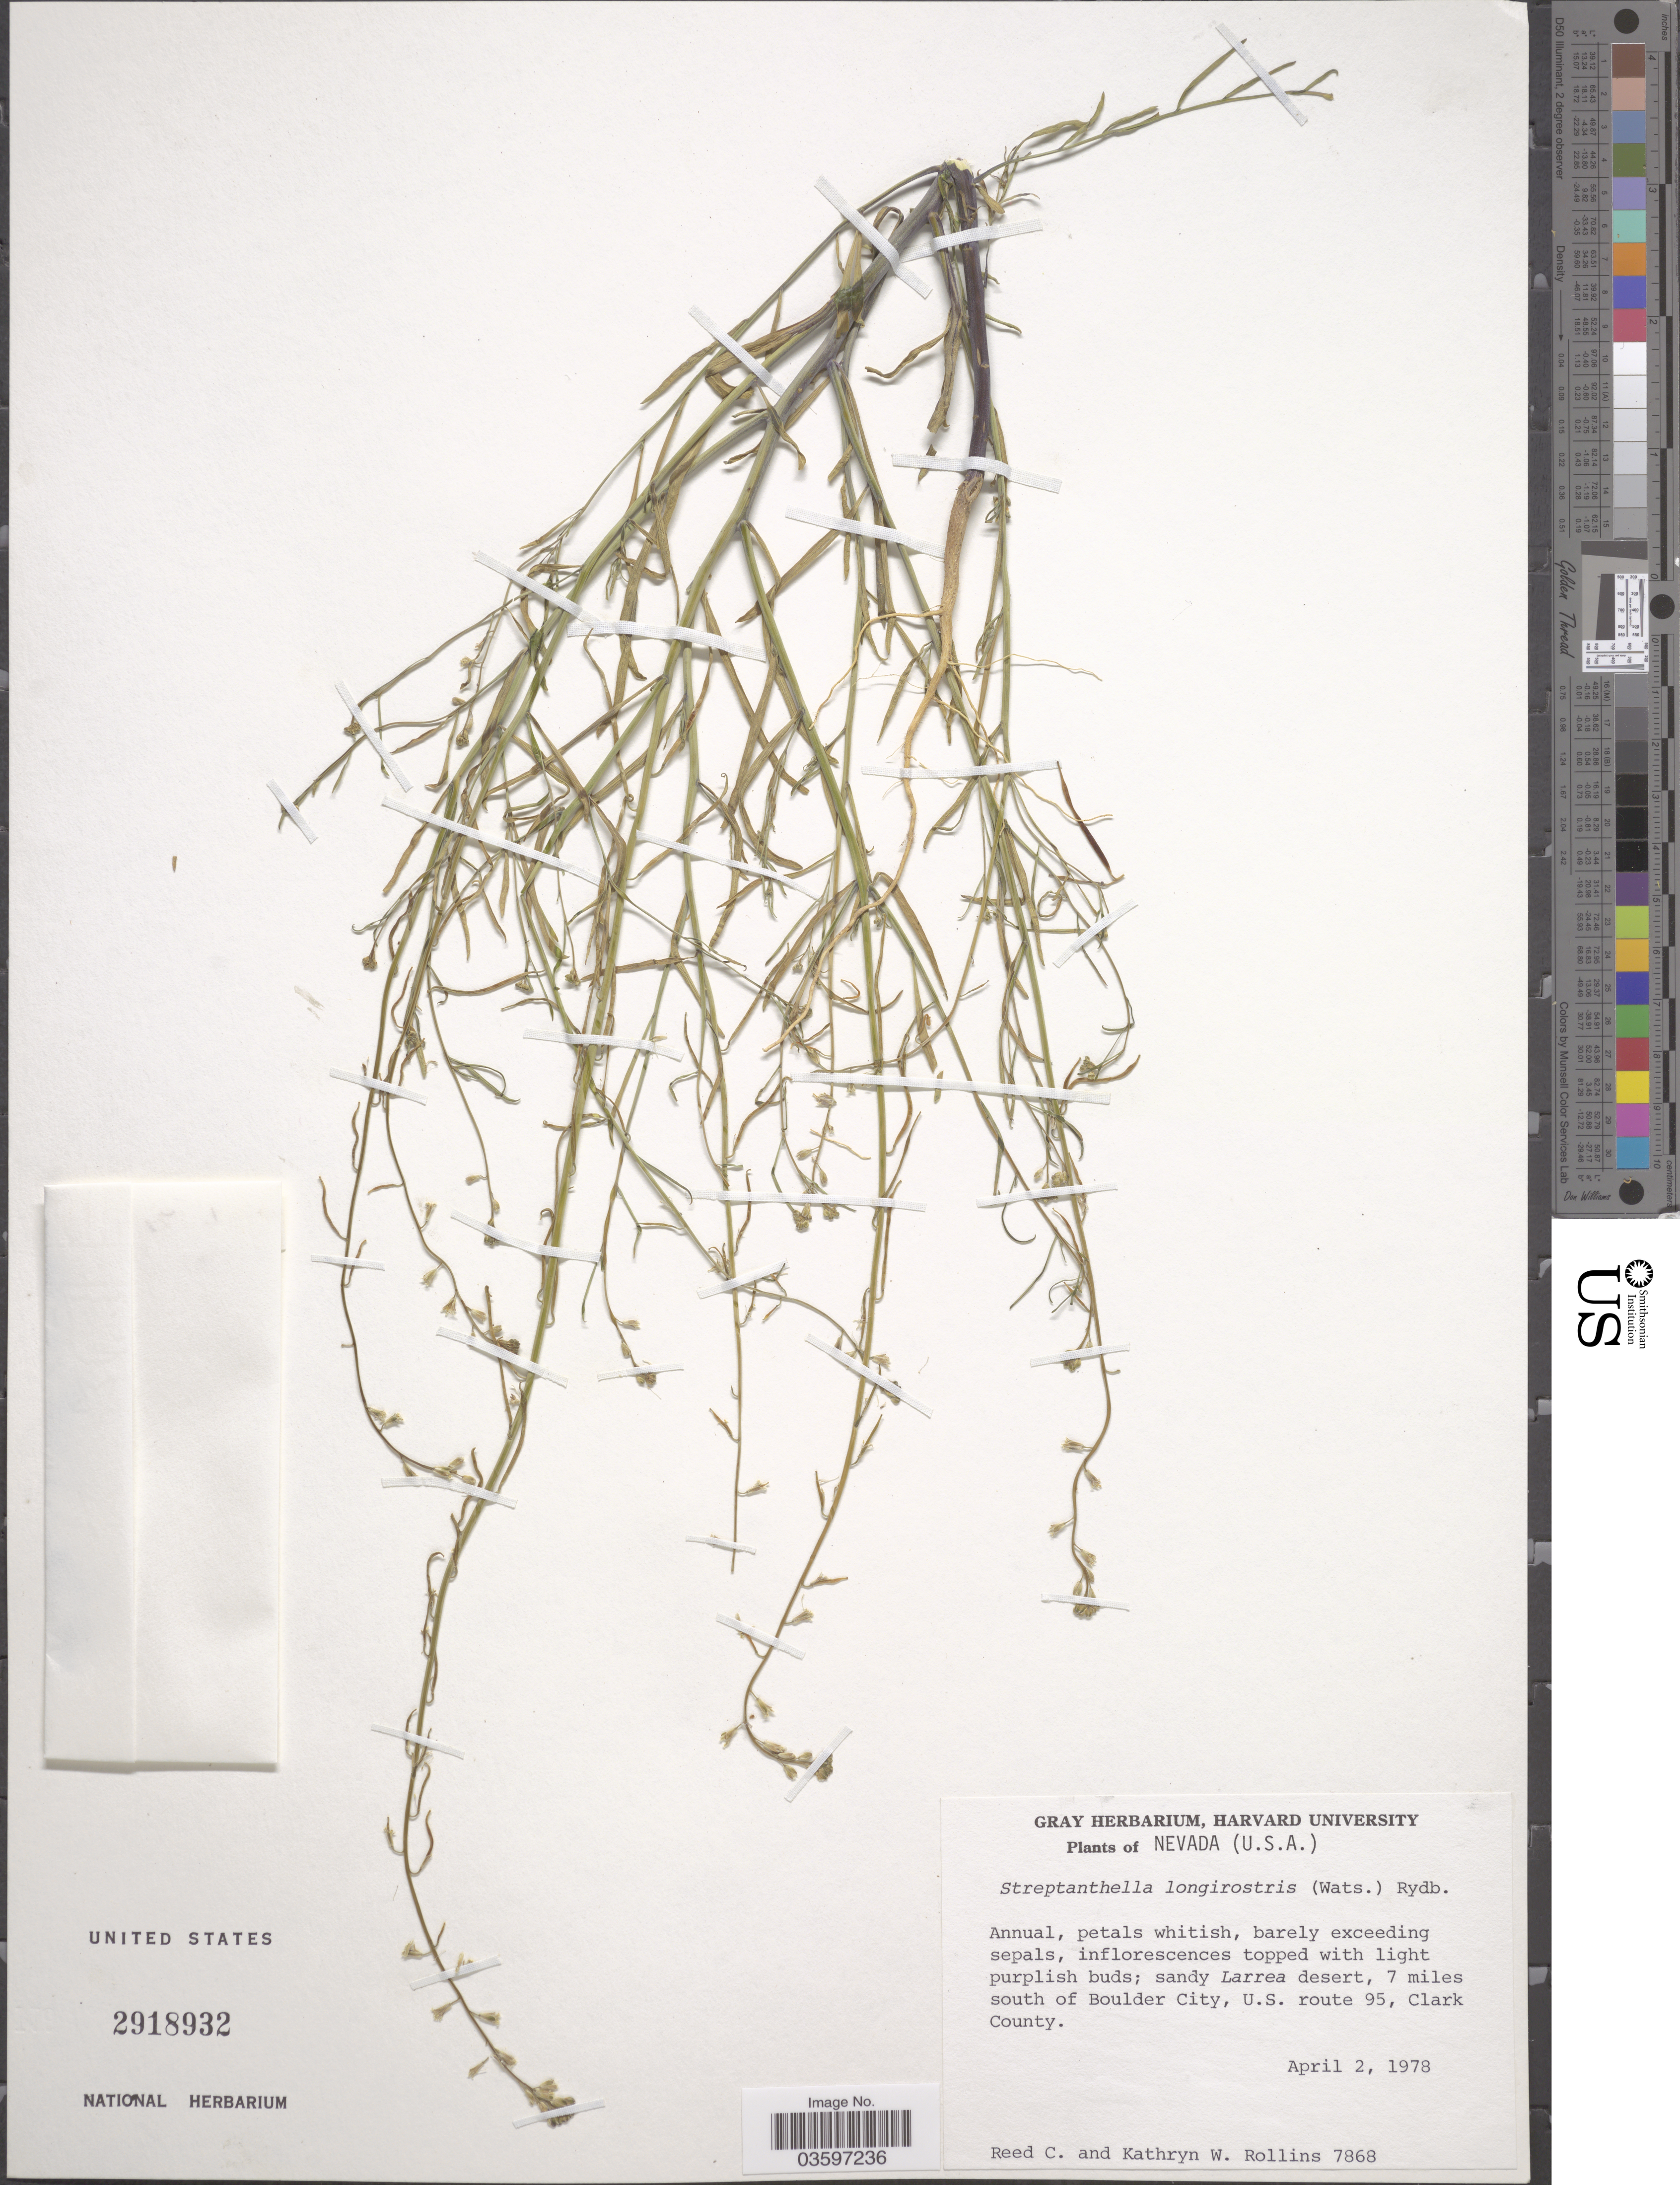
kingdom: Plantae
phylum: Tracheophyta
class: Magnoliopsida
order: Brassicales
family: Brassicaceae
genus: Streptanthella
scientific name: Streptanthella longirostris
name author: (S. Watson) Rydb.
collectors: R. C. Rollins & K. W. Rollins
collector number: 7868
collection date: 1978-04-02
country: United States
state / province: Nevada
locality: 7 miles south of Boulder City, U.S. route 95, Clark County.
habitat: sandy desert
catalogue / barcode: US 2918932